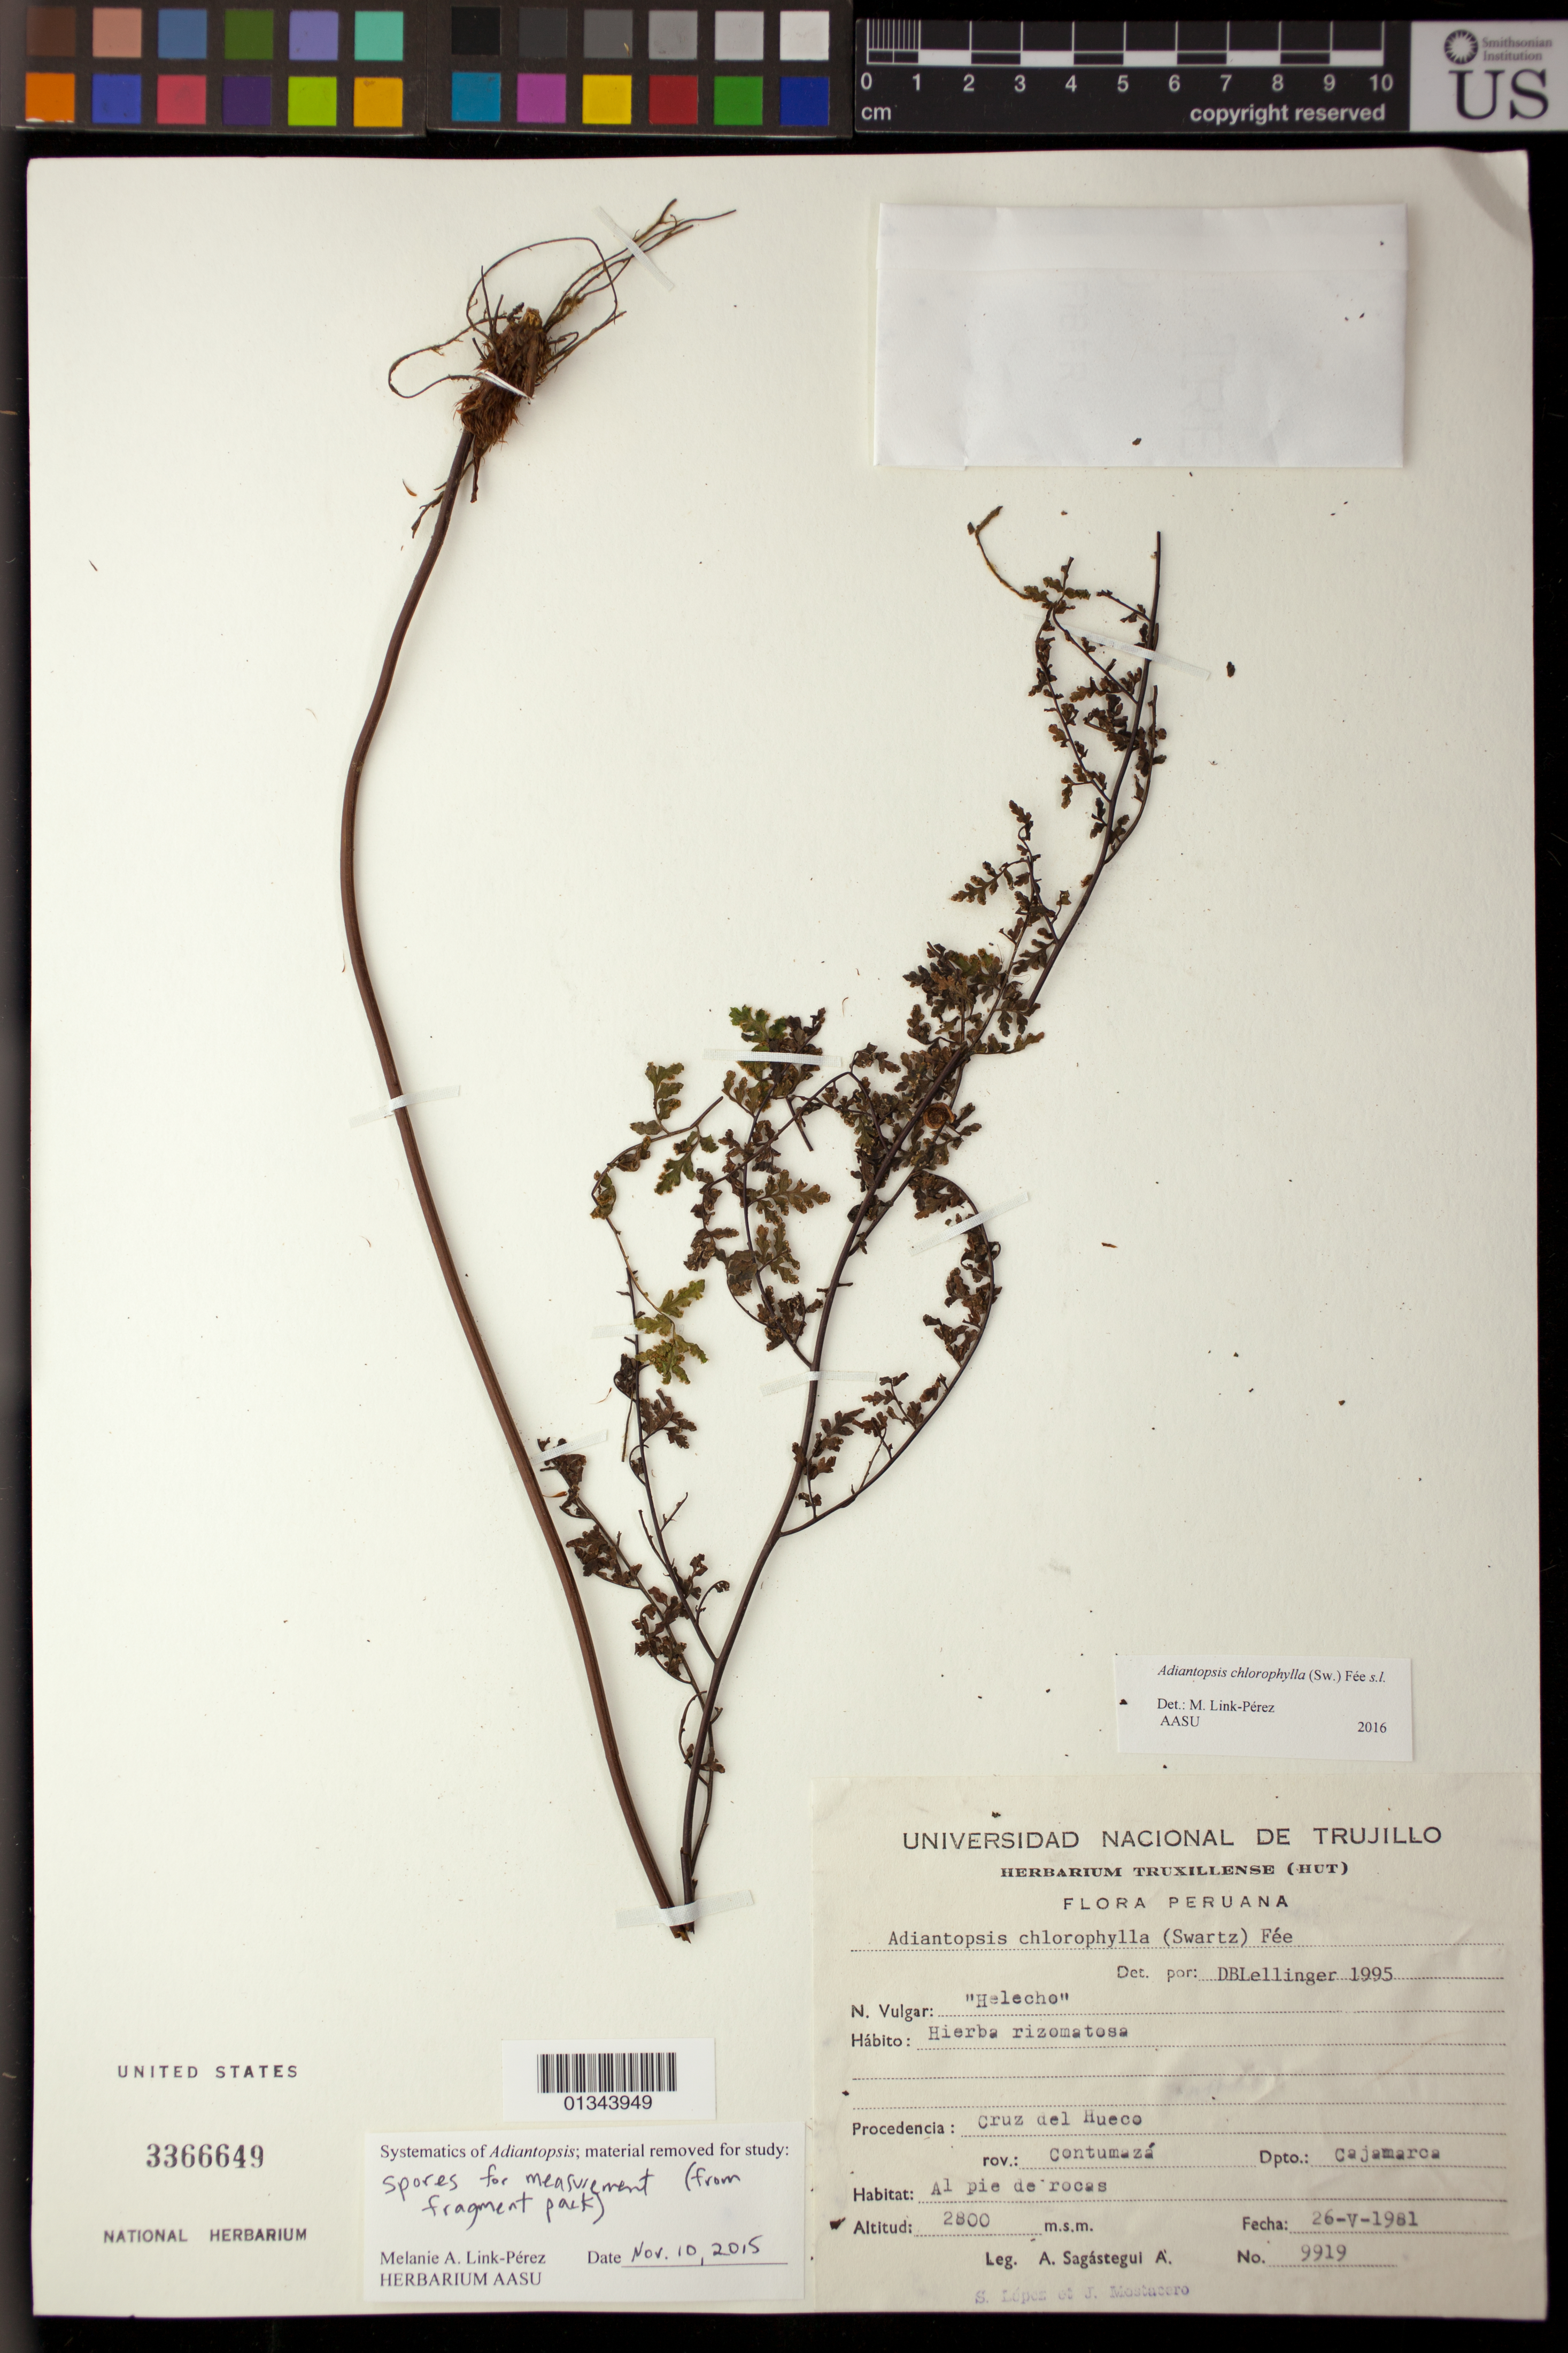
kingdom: Plantae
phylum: Tracheophyta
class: Polypodiopsida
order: Polypodiales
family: Pteridaceae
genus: Adiantopsis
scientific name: Adiantopsis chlorophylla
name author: (Sw.) Fée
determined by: Link-Perez, Melanie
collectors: A. Sagástegui A., S. Lopez & J. Mostacero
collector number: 9919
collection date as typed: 26 May 1981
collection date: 1981-05-26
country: Peru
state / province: Cajamarca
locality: Prov. Contumazá, Dpto. Cajamarca, Cruz del Hueco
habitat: Al pie de rocas.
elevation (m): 2800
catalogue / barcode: US 3366649